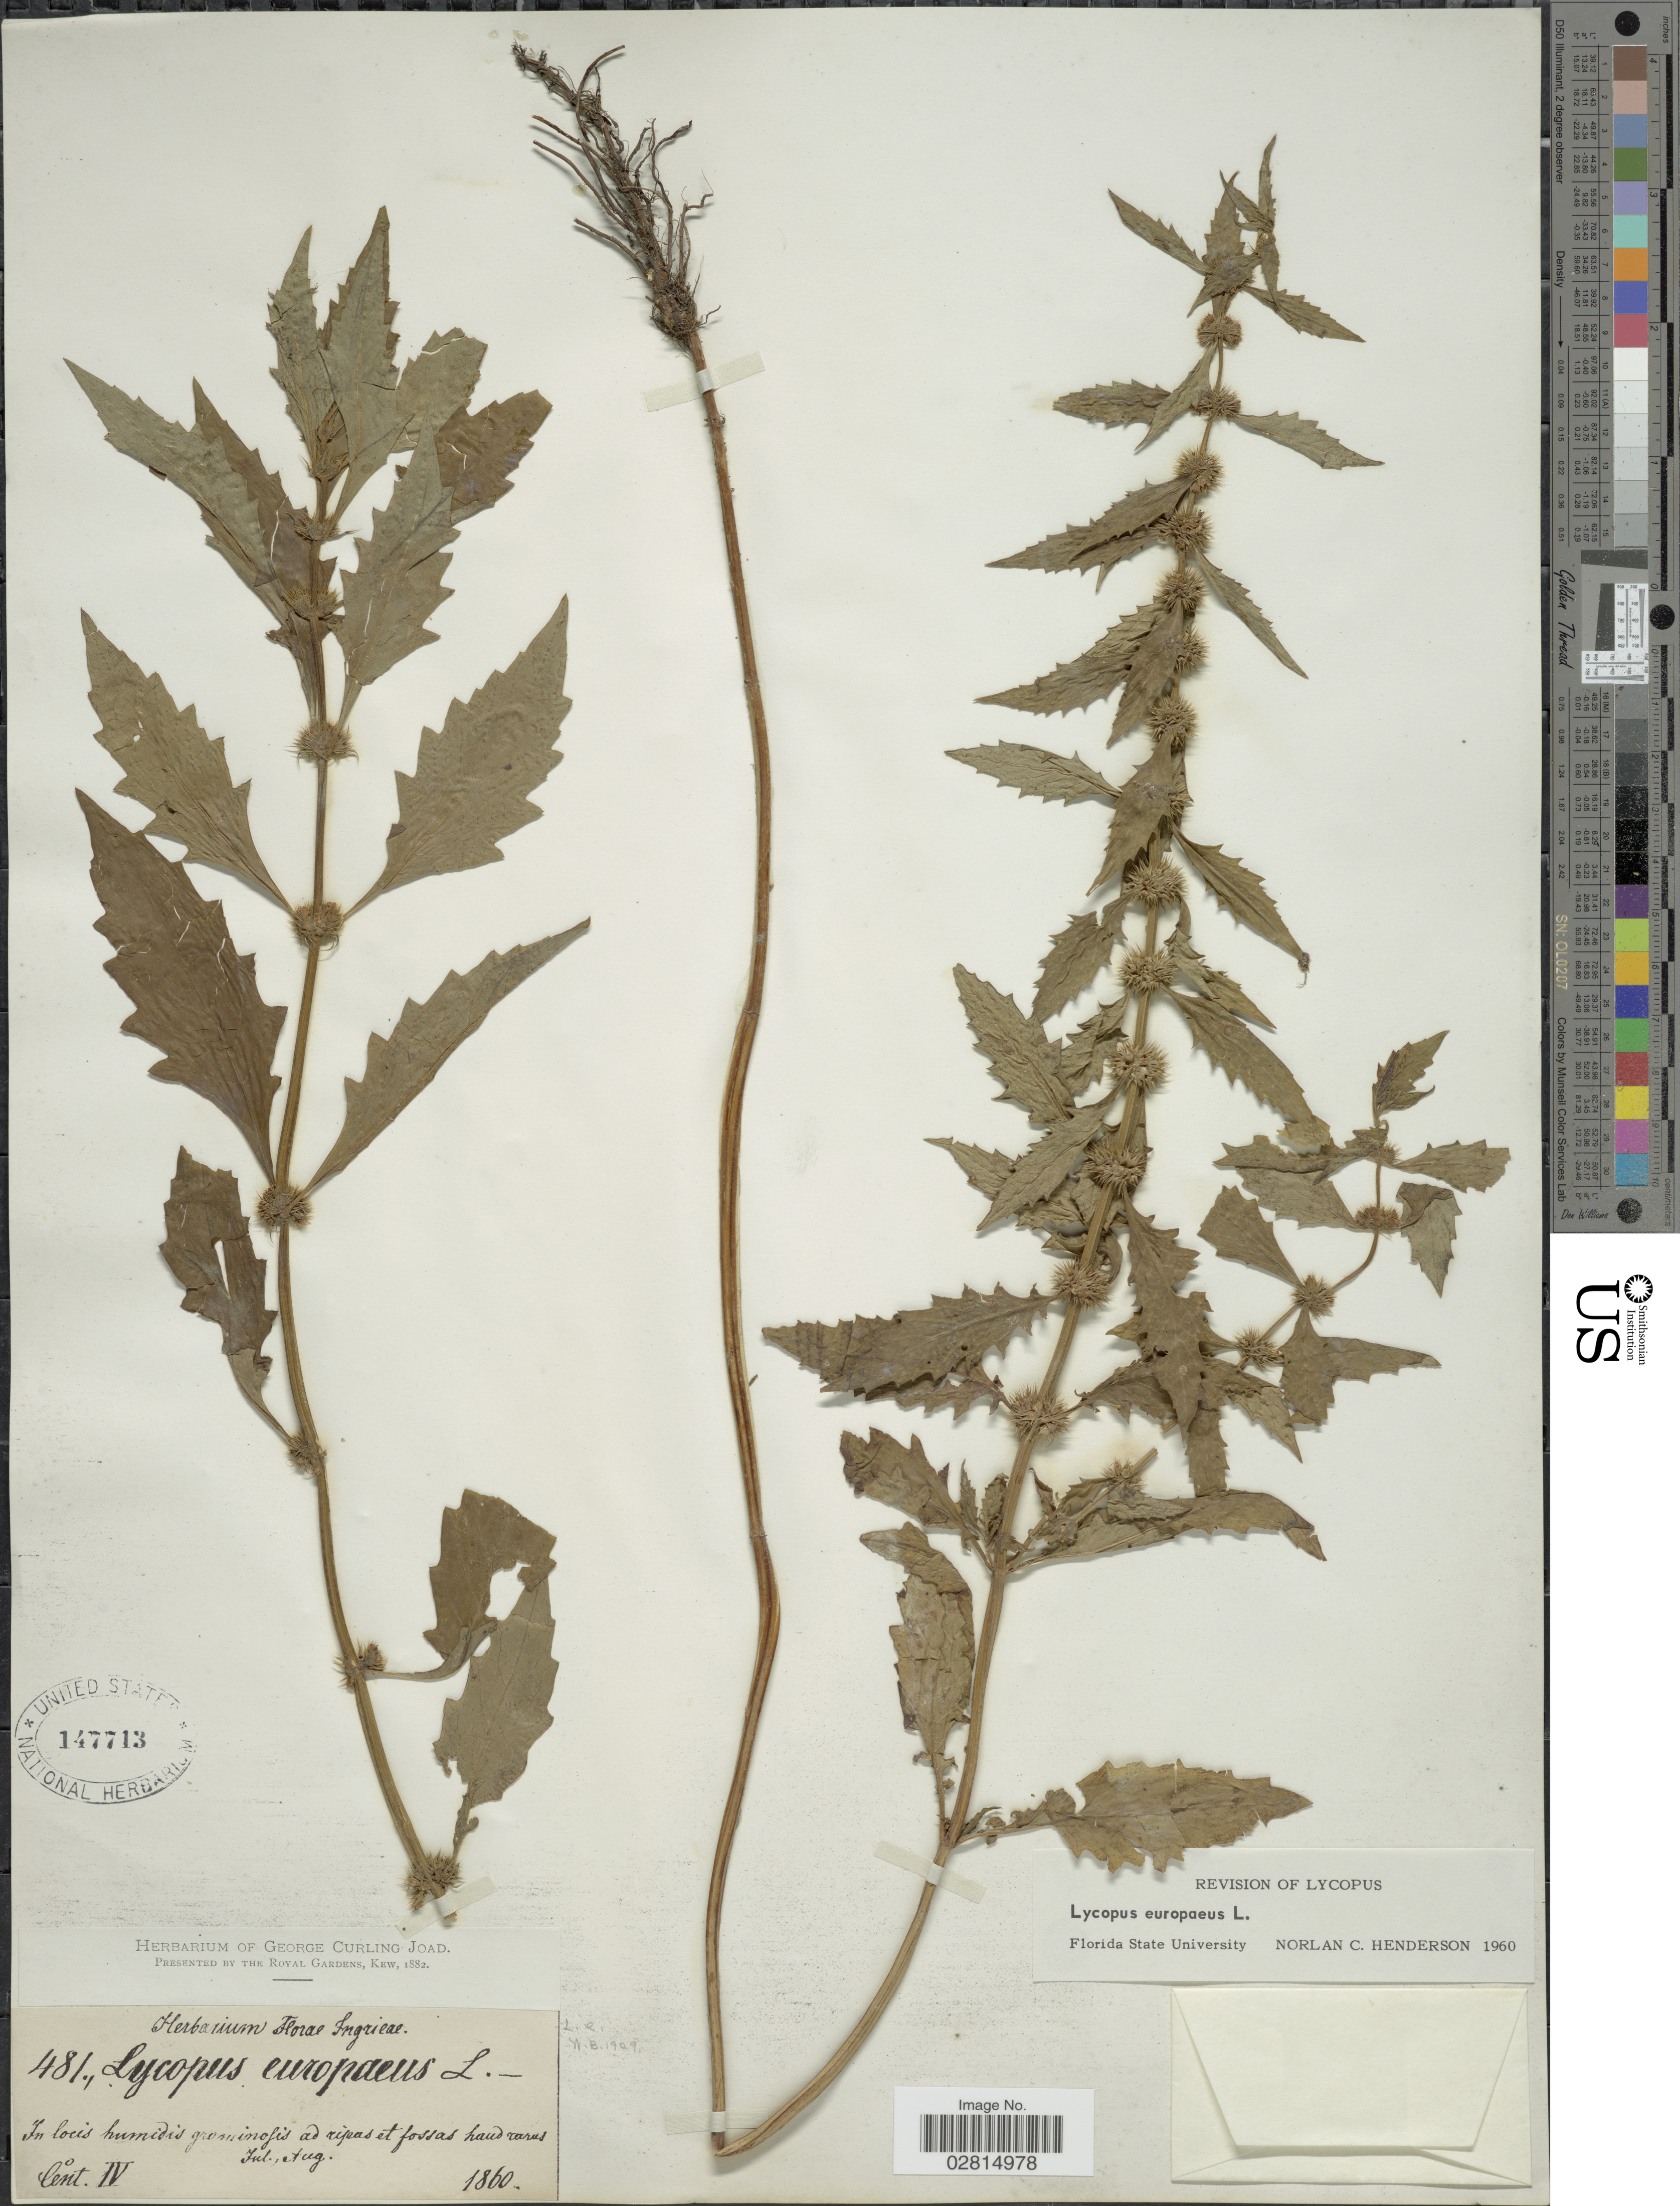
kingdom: Plantae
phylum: Tracheophyta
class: Magnoliopsida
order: Lamiales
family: Lamiaceae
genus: Lycopus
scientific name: Lycopus europaeus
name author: L.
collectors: Herbarium Florae Ingricae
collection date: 1860-07/1860-08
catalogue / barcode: US 147713